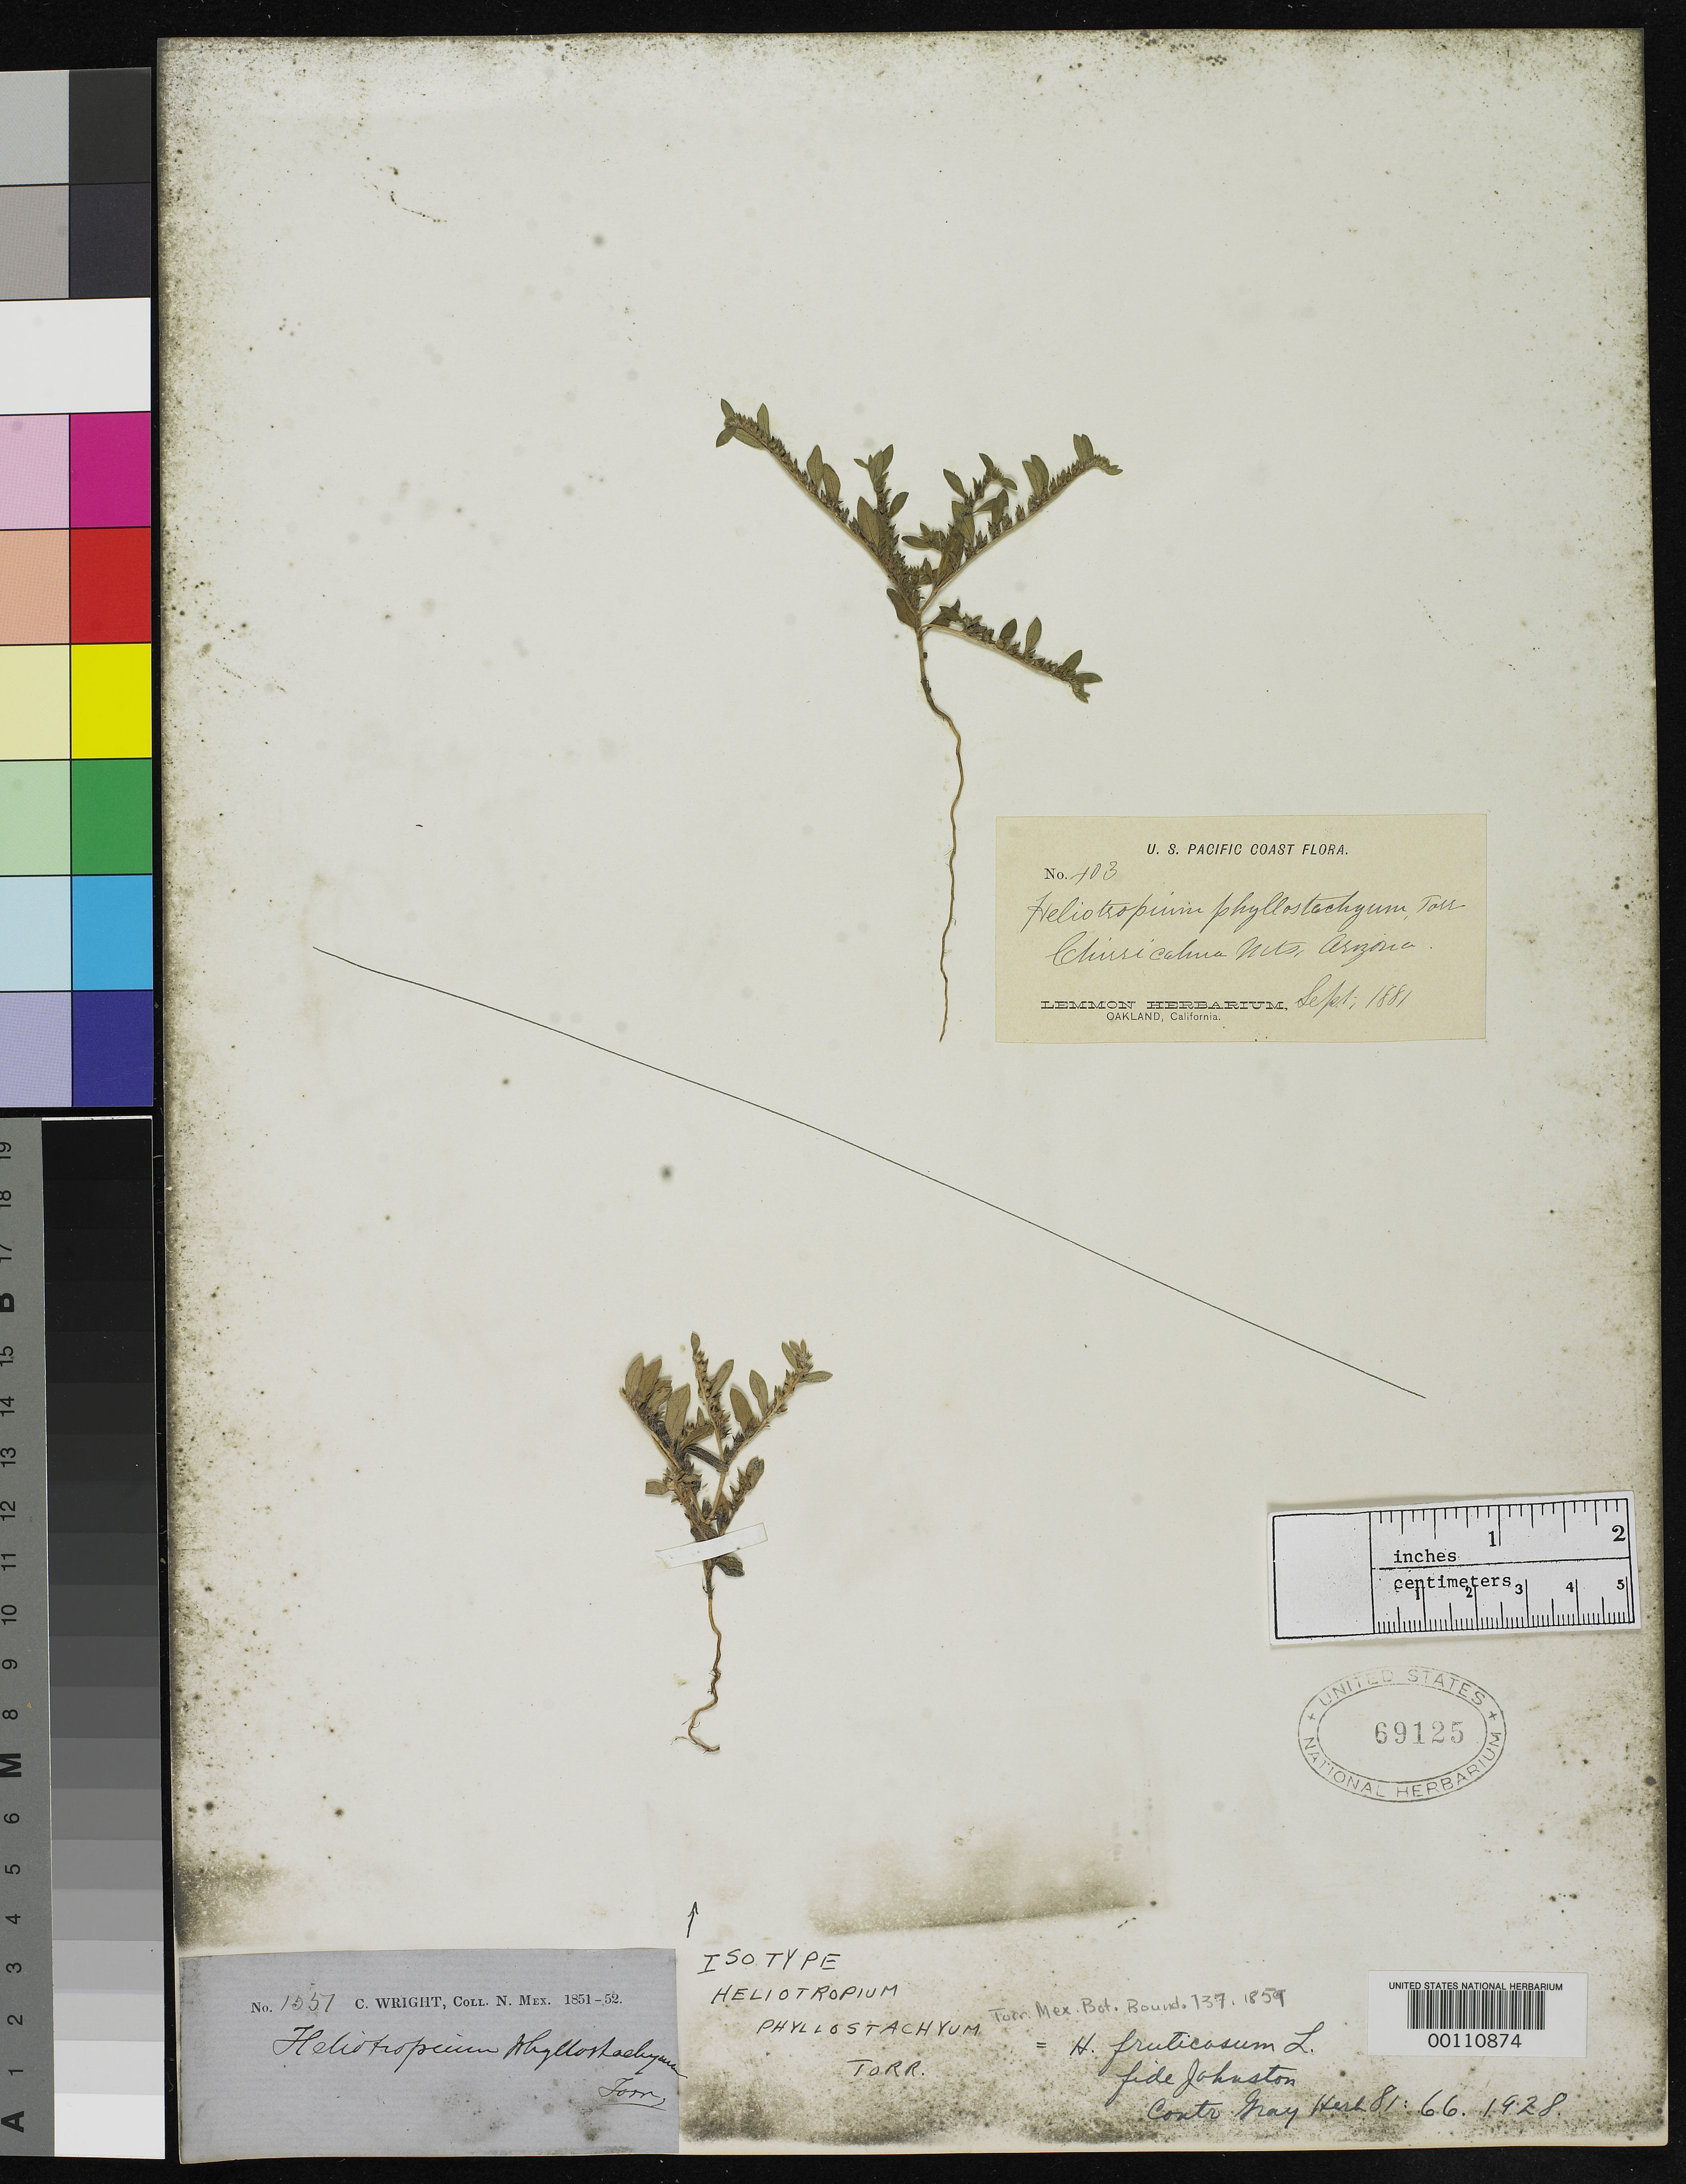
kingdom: Plantae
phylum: Tracheophyta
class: Magnoliopsida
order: Boraginales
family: Heliotropiaceae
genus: Heliotropium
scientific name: Heliotropium phyllostachyum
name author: Torr. in Emory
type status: Isotype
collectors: C. Wright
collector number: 1557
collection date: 1851/1852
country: United States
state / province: New Mexico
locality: "N. Mex." [=northern Mexico or New Mexico? either way possibly referring to present-day Arizona or Texas]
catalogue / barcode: US 69125